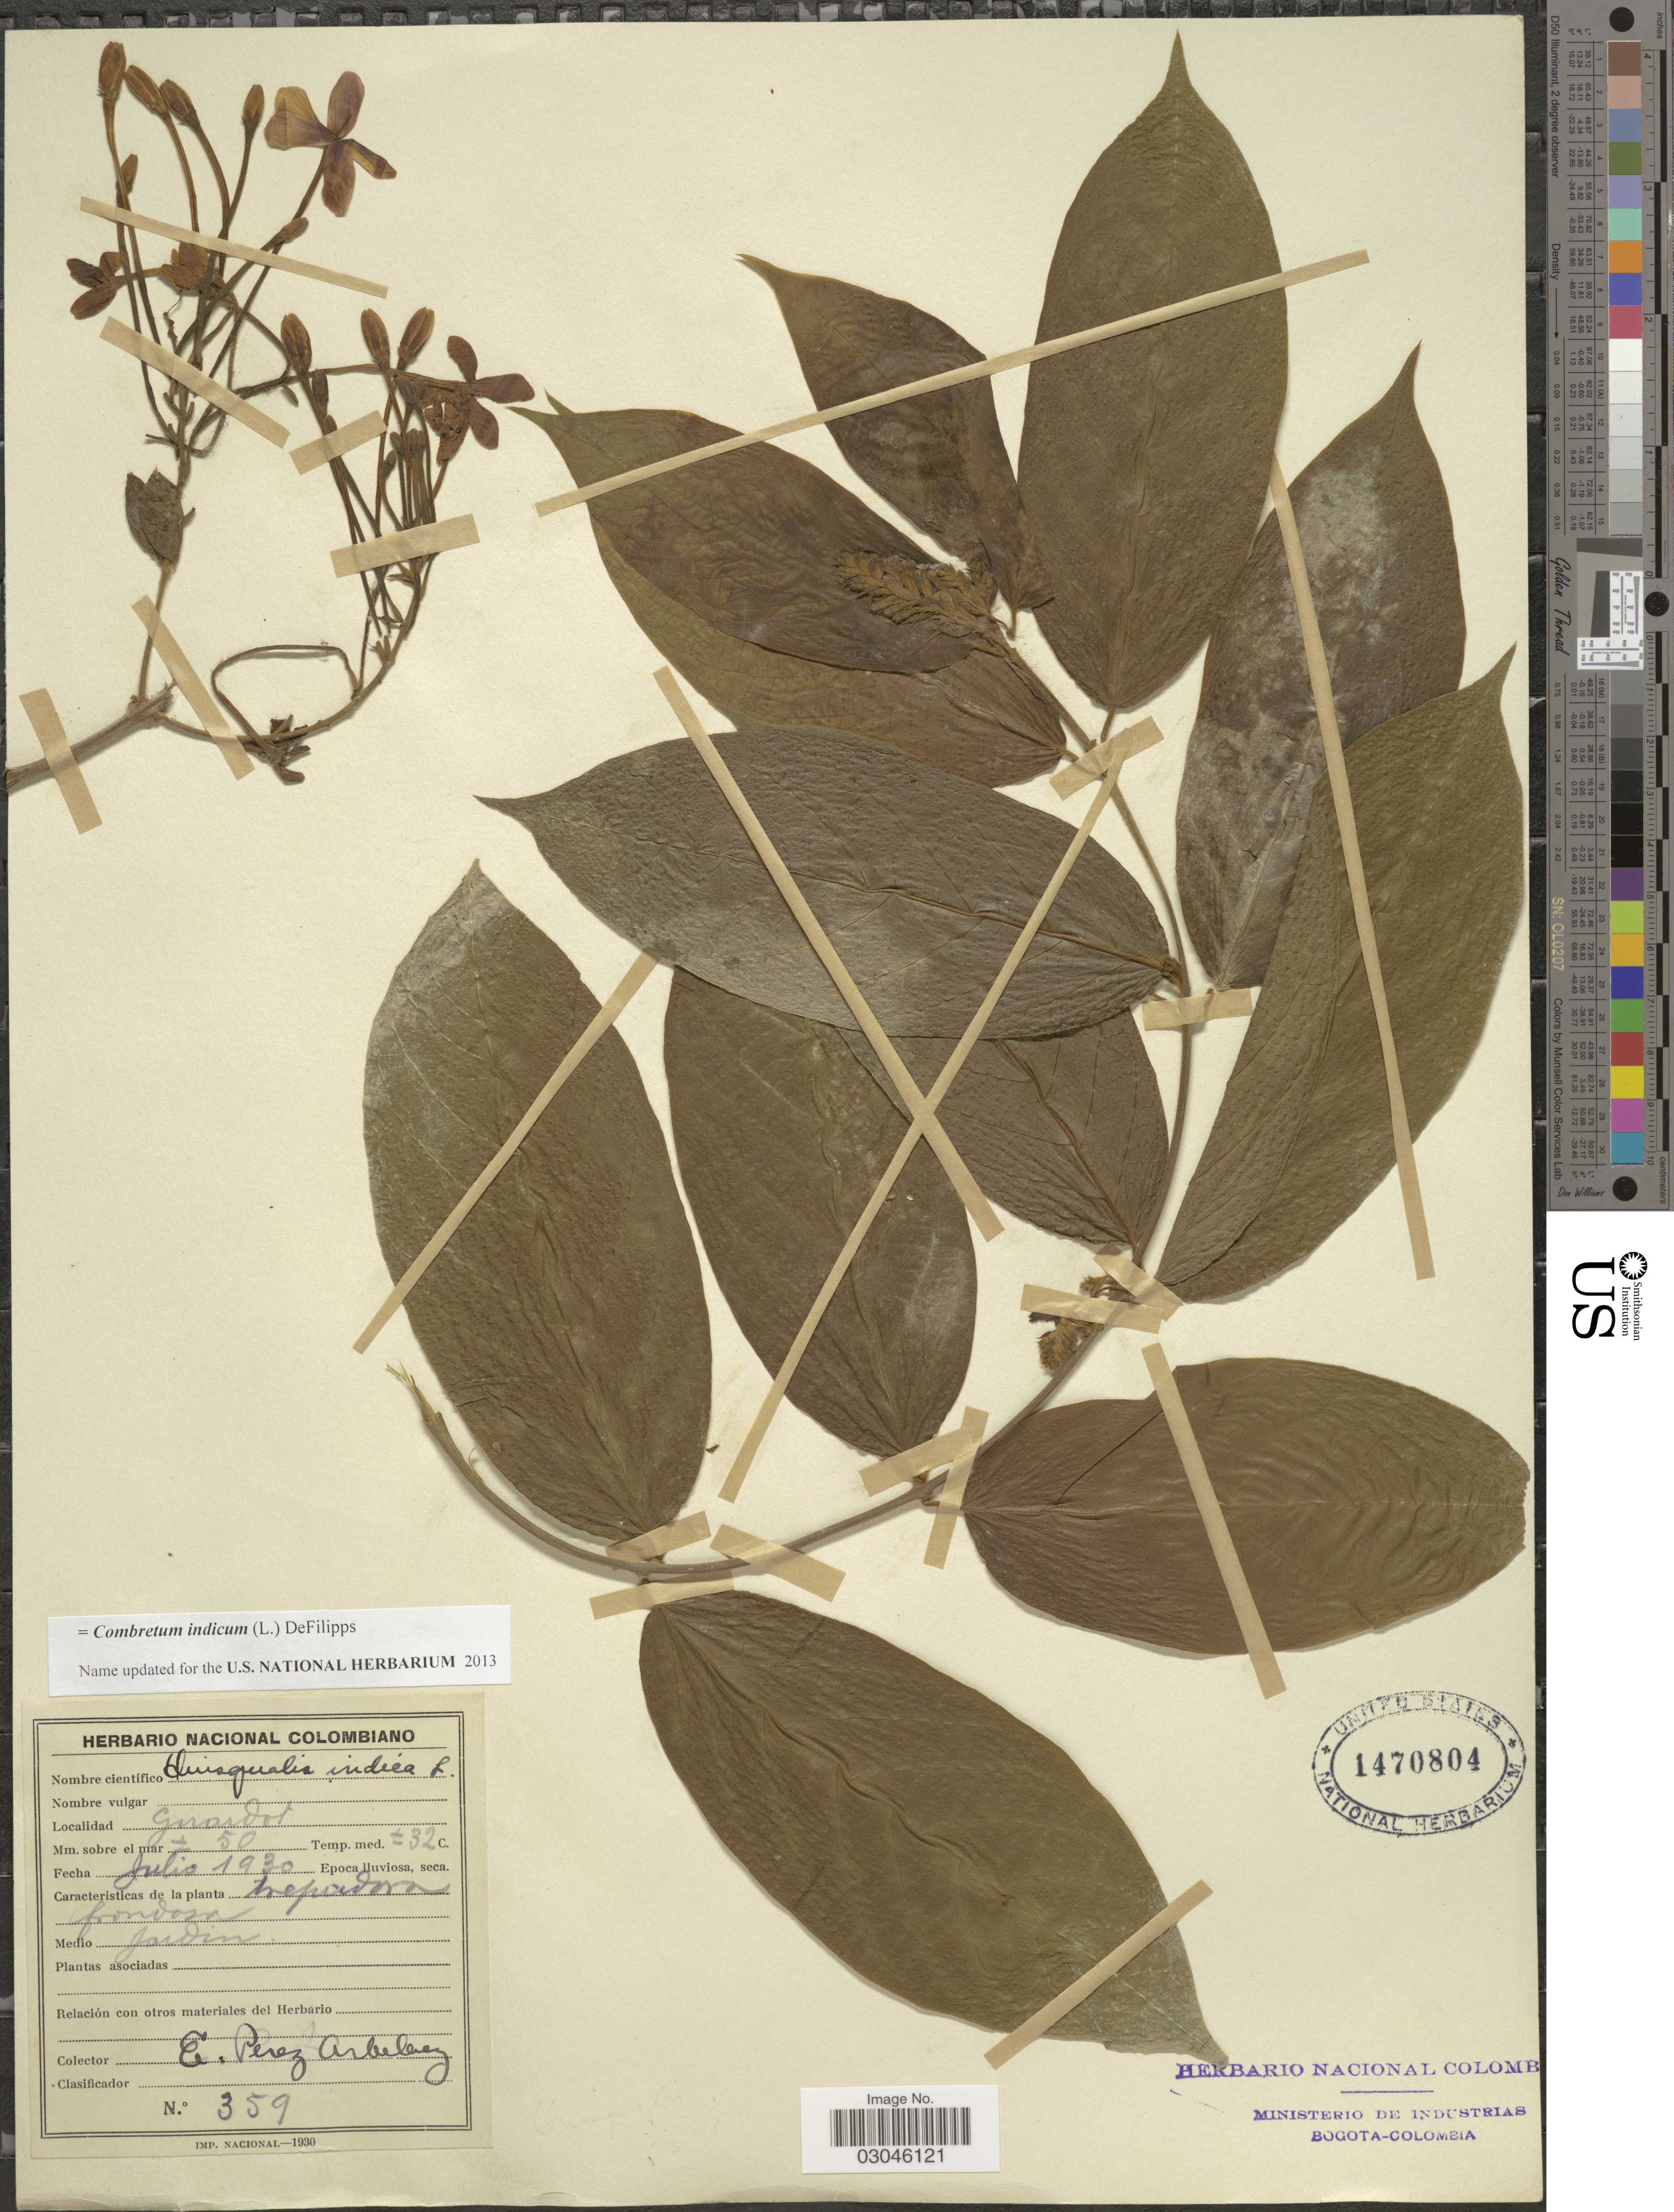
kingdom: Plantae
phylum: Tracheophyta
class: Magnoliopsida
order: Myrtales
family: Combretaceae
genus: Combretum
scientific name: Combretum indicum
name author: (L.) DeFilipps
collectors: E. Pérez Arbeláez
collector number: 359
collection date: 1930-07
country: Colombia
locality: Girardot.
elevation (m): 50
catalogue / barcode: US 1470804